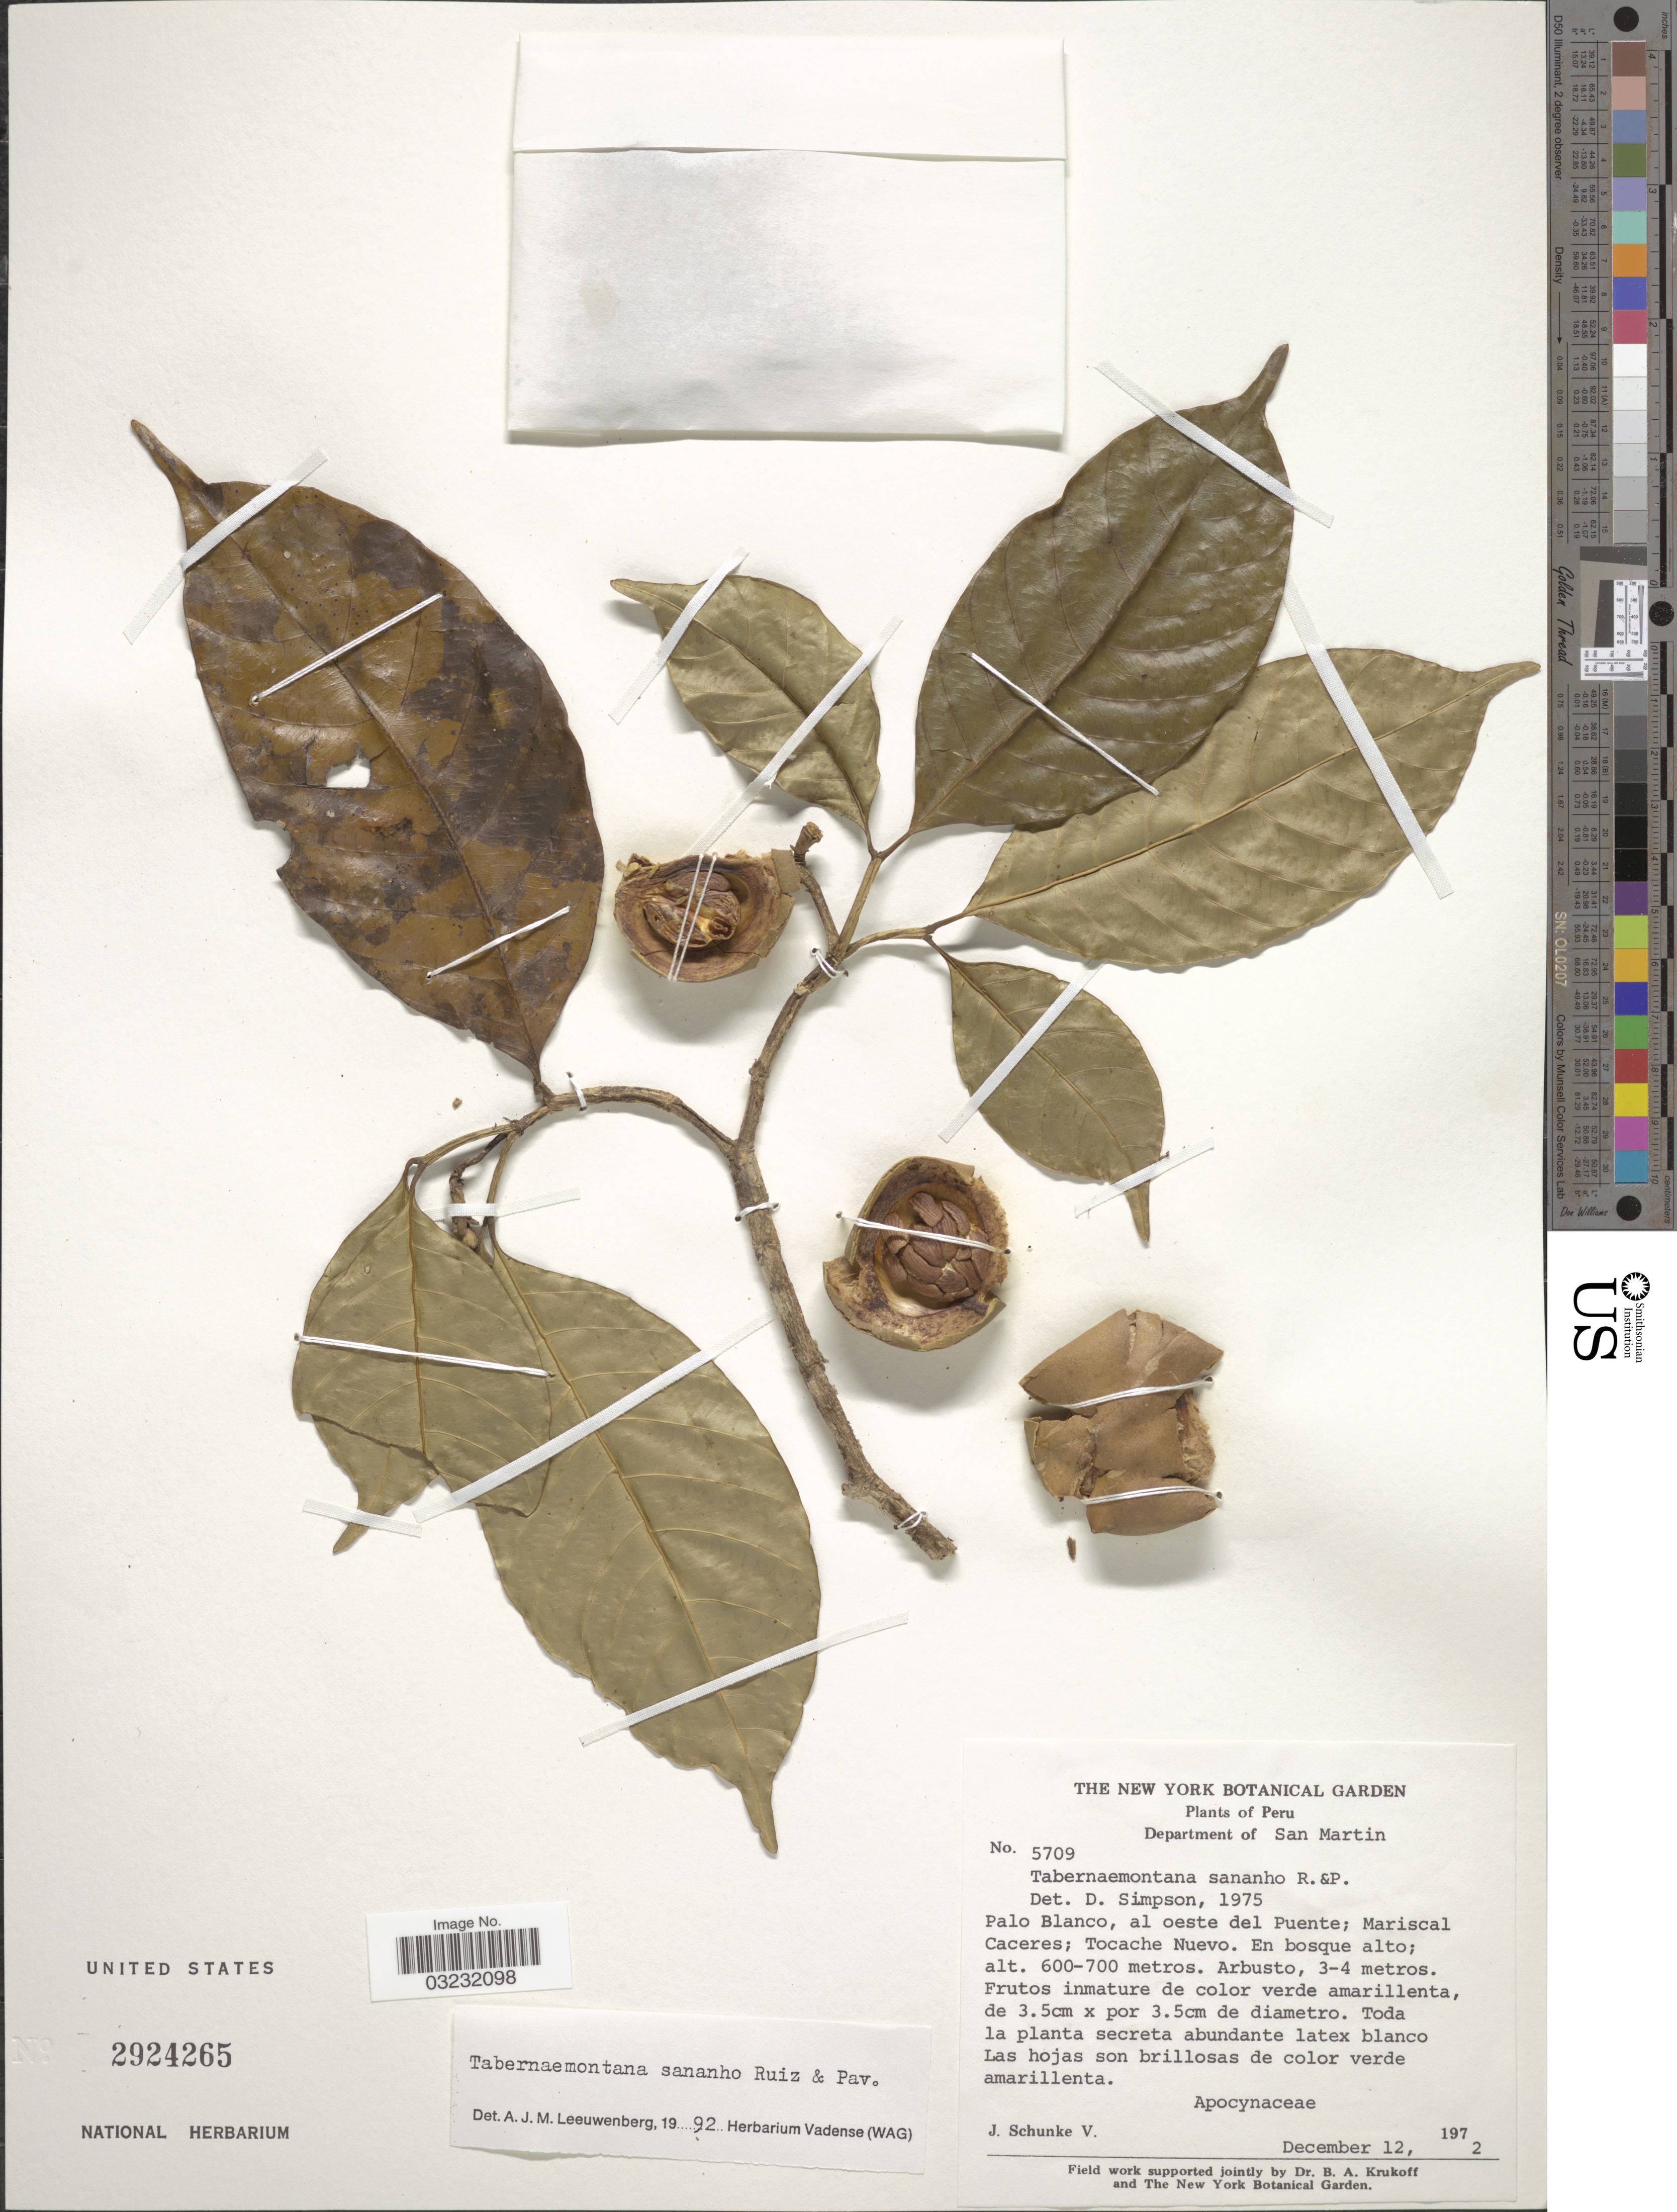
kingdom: Plantae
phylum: Tracheophyta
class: Magnoliopsida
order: Gentianales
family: Apocynaceae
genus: Tabernaemontana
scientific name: Tabernaemontana sananho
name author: Ruiz & Pav.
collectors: J. Schunke Vigo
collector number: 5709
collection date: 1972-12-12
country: Peru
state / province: San Martín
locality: Department of San Martin. Palo Blanco, al oeste del Puente; Mariscal Caceres; Tocache Nuevo.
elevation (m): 600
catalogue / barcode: US 2924265